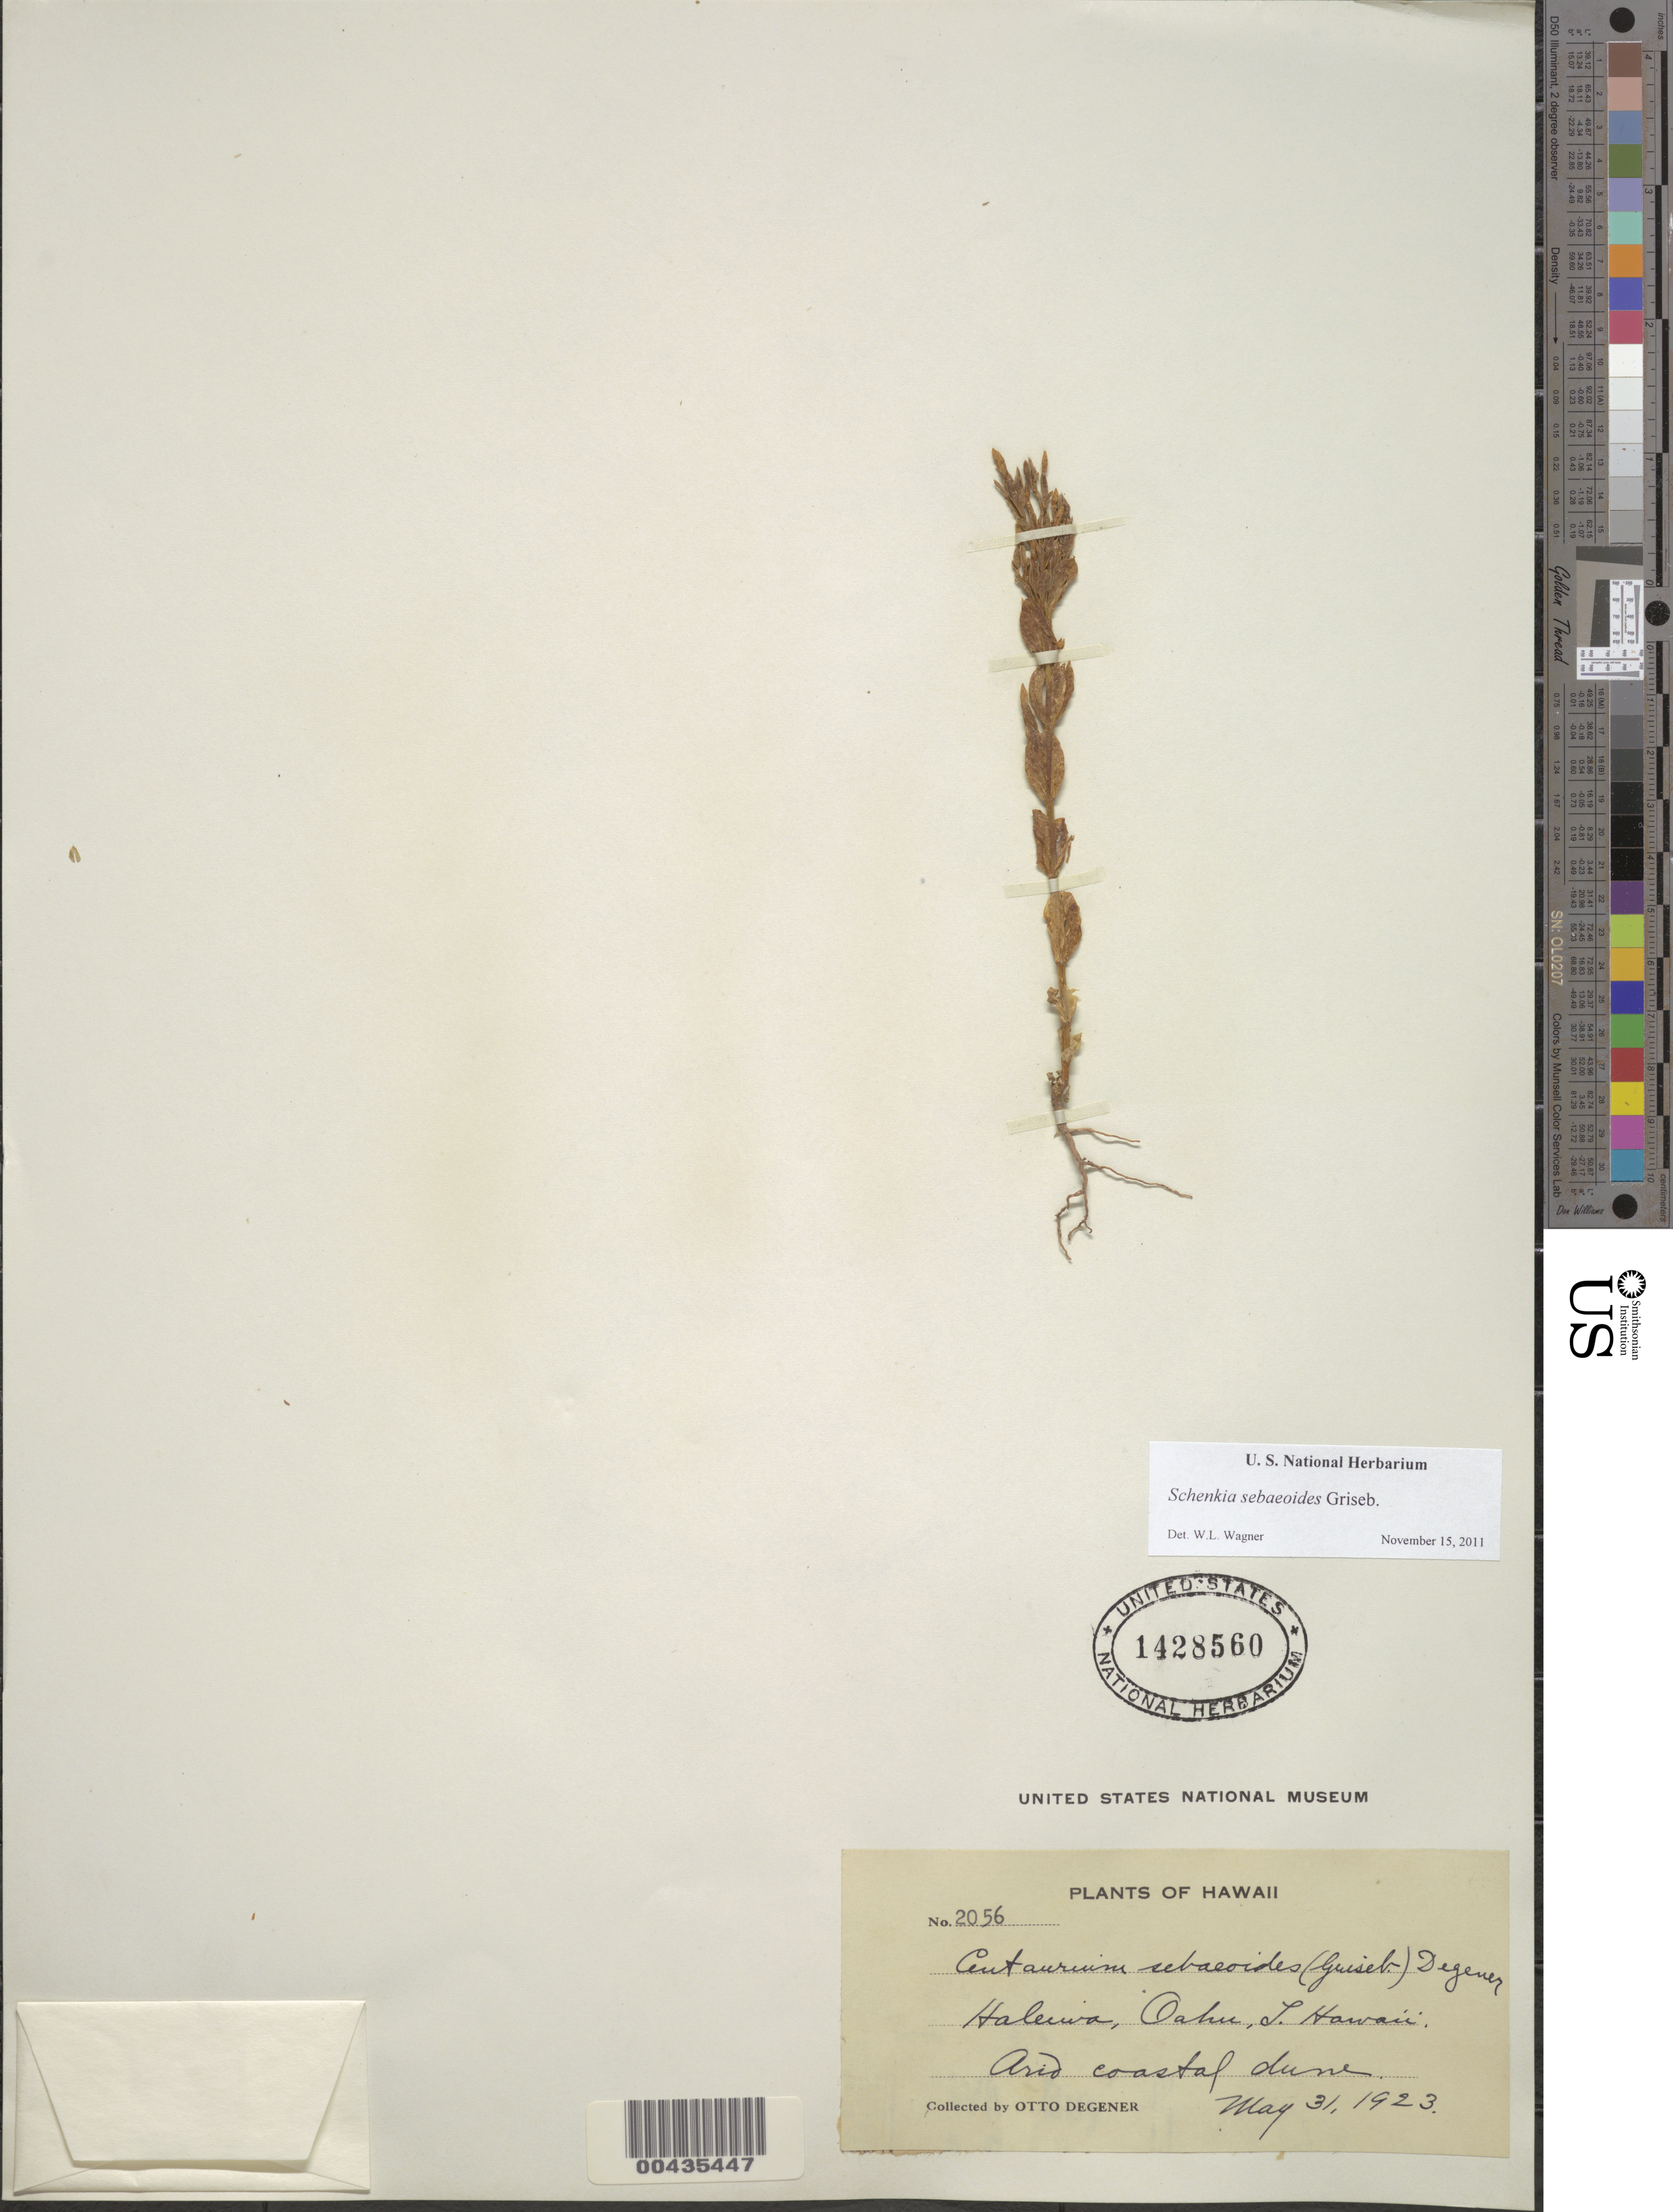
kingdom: Plantae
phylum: Tracheophyta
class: Magnoliopsida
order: Gentianales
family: Gentianaceae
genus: Schenkia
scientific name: Schenkia sebaeoides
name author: (A. Gray) Griseb.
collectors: O. Degener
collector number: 2056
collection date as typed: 31 May 1923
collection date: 1923-05-31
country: United States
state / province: Hawaii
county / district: Honolulu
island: Oahu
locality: Haleiwa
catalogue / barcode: US 1428560